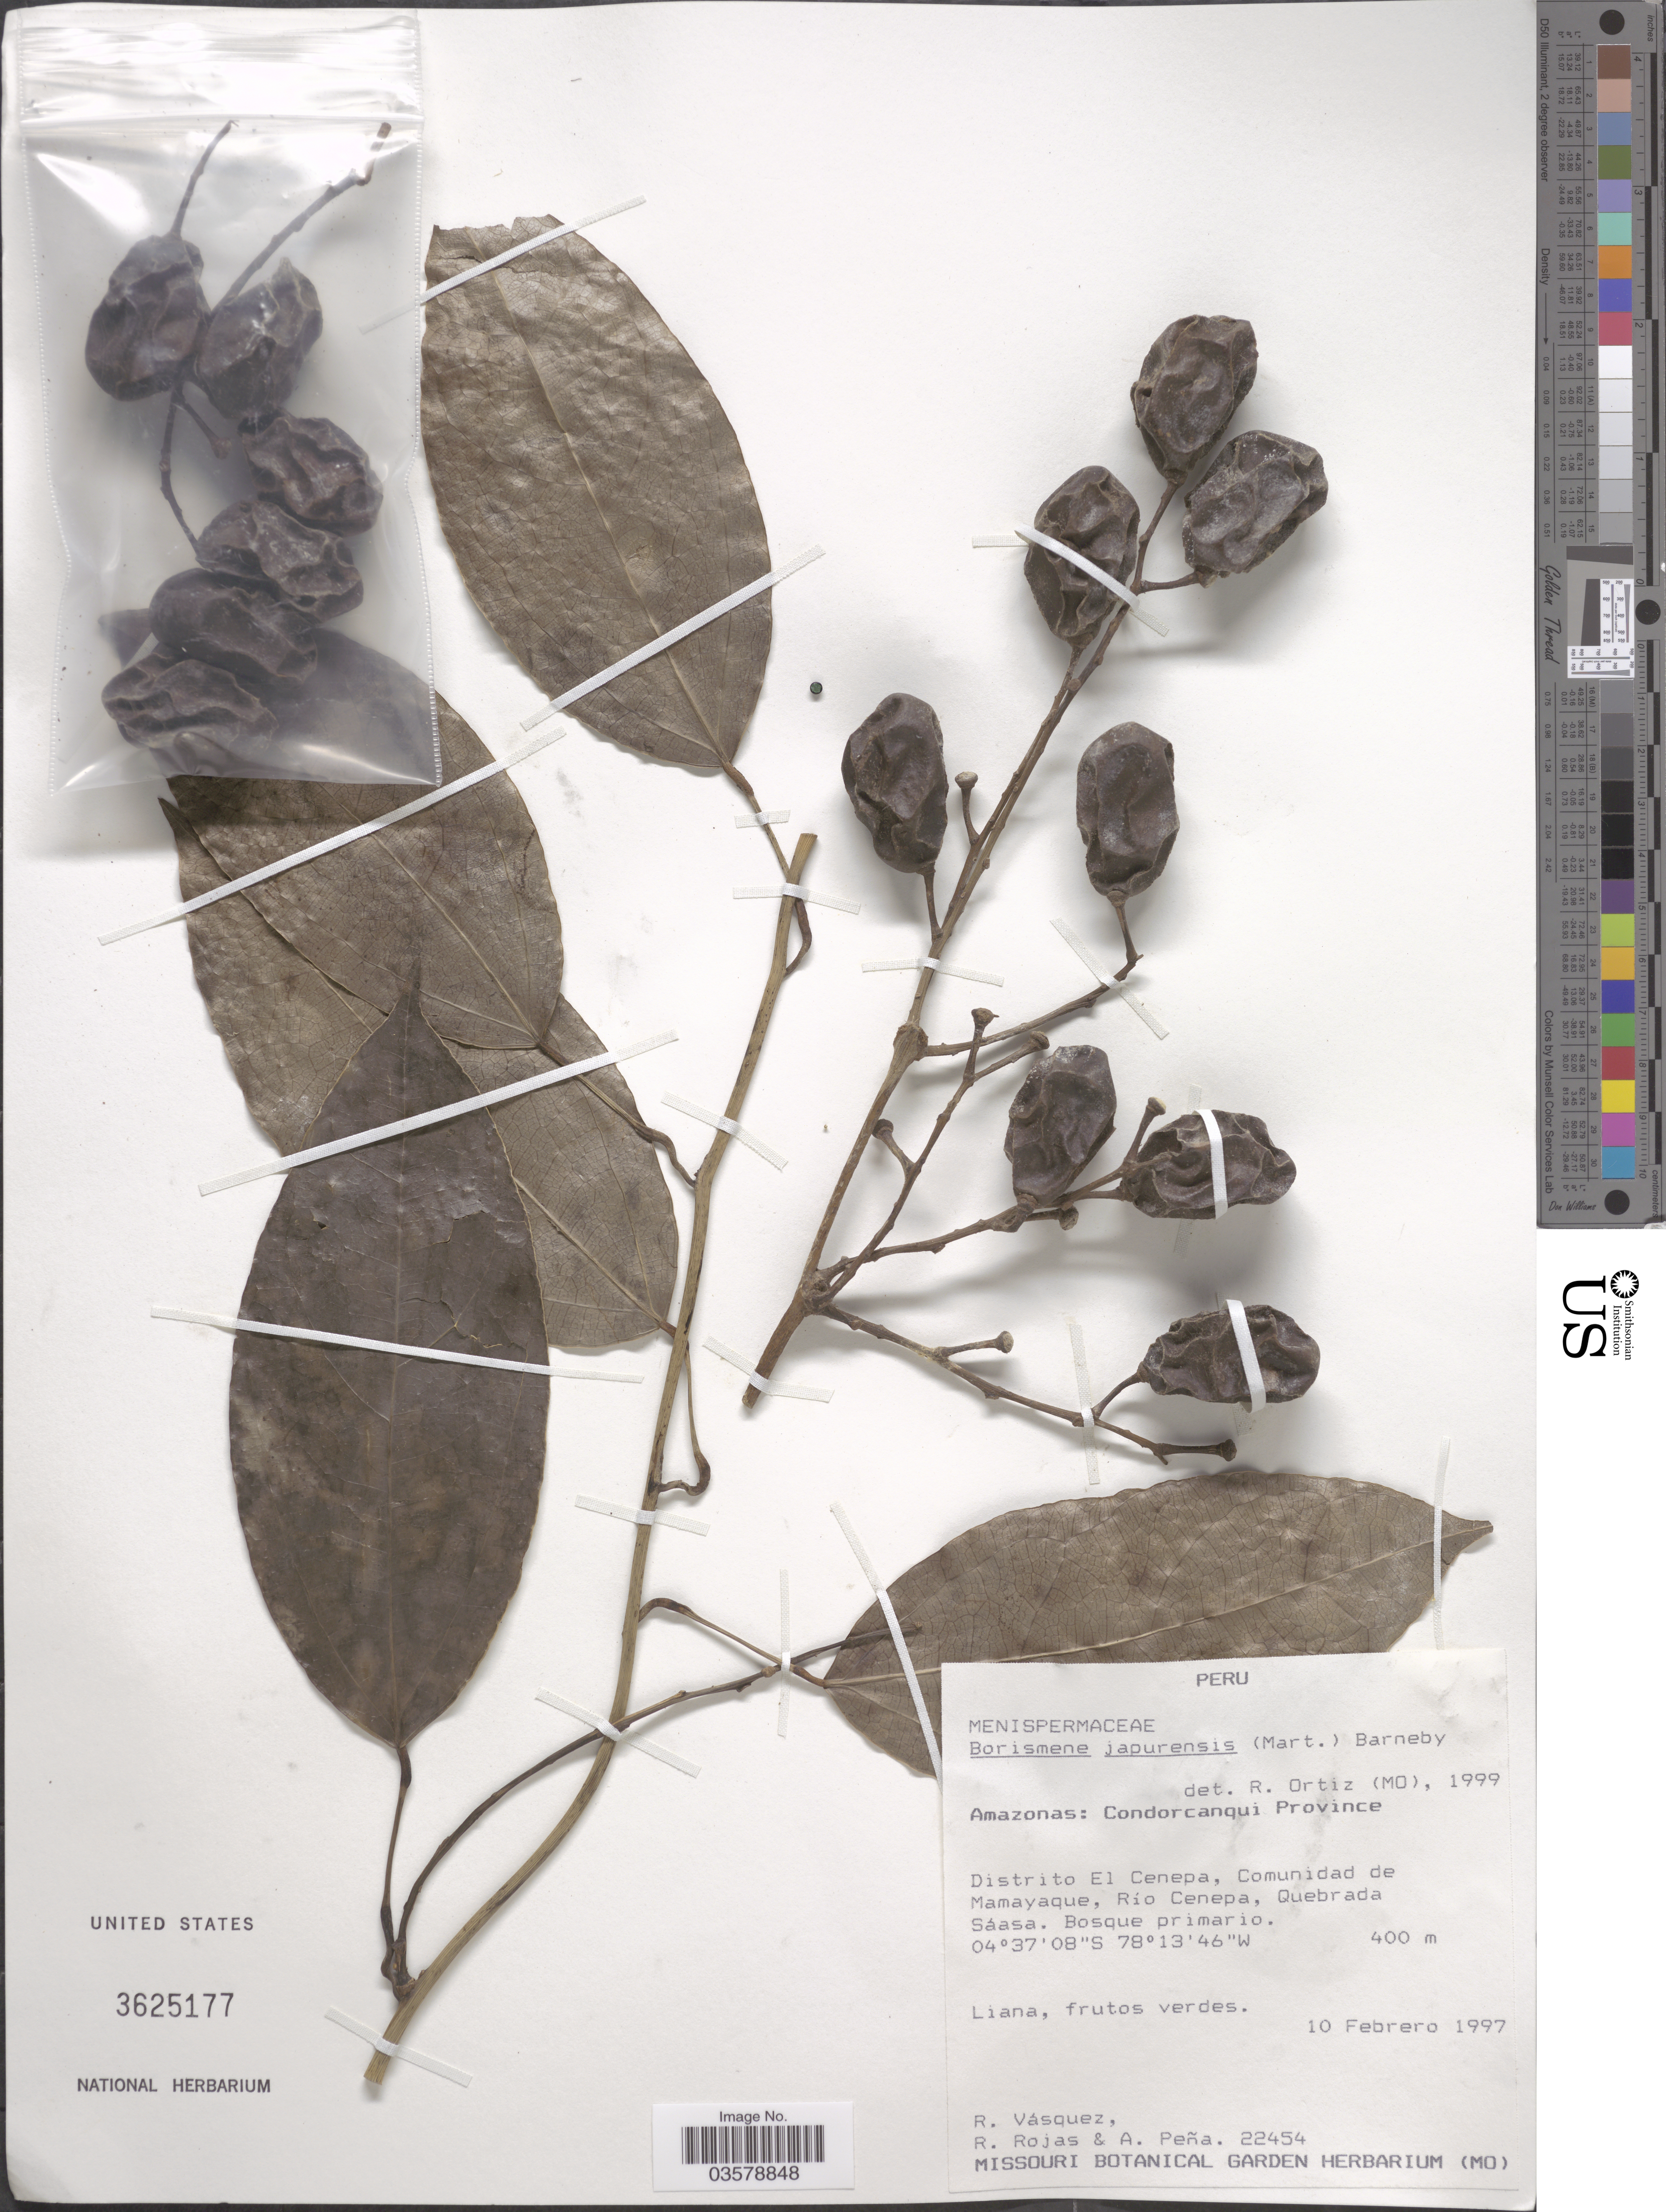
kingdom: Plantae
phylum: Tracheophyta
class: Magnoliopsida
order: Ranunculales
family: Menispermaceae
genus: Borismene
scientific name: Borismene japurensis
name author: (Mart.) Barneby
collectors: R. Vásquez, R. Rojas & A. Peña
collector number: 22454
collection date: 1997-02-10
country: Peru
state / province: Amazonas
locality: Condorcanqui Province. Distrito El Cenepa, Comunidad de Mamayaque, Río Cenepa, Quebrada Sáasa. Bosque primario.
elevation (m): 400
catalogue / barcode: US 3625177